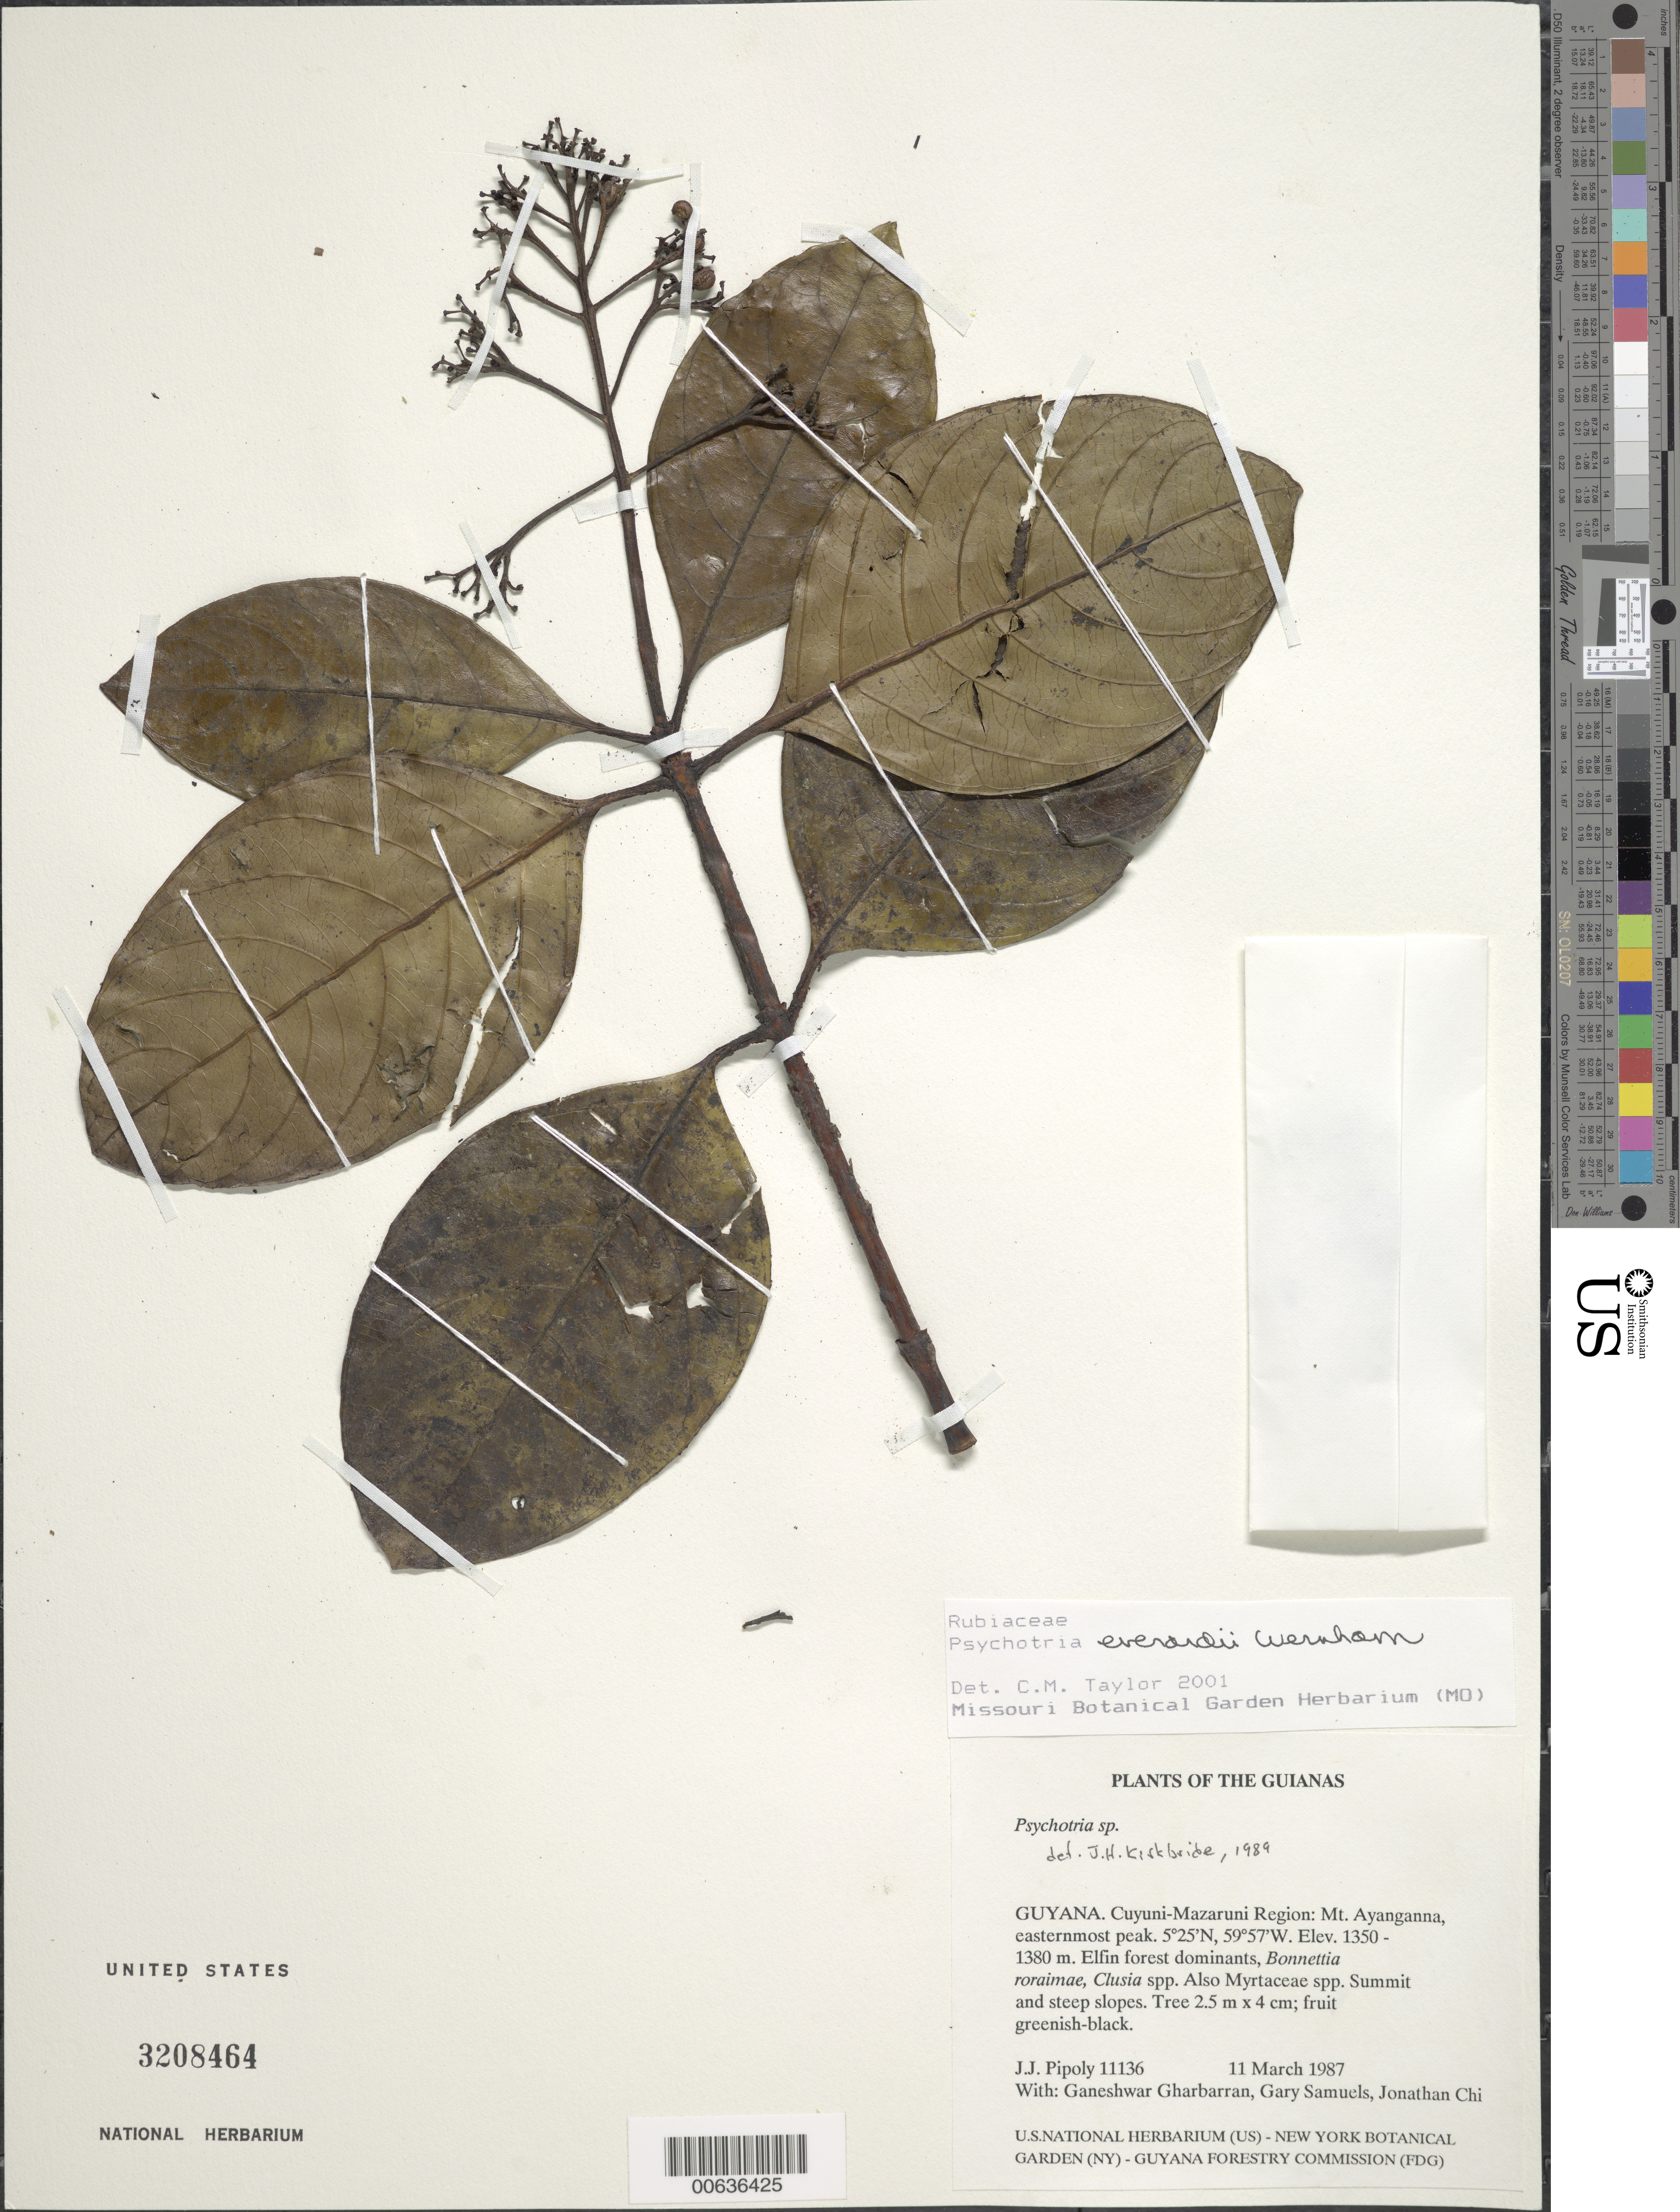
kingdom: Plantae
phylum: Tracheophyta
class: Magnoliopsida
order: Gentianales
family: Rubiaceae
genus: Palicourea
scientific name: Palicourea everardii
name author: (Wernham) Delprete & J.H. Kirkbr.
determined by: Kirkbride, J. H., Jr.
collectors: J. J. Pipoly, G. Gharbarran, G. Samuels & J. Chin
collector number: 11136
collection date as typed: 11 March 1987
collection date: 1987-03-11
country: Guyana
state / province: Cuyuni-Mazaruni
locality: Mt. Ayanganna, easternmost peak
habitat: Summit and steep slopes. Elfin forest dominated by Bonnetia roraimae, Clusia spp., various Myrtaceae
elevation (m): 1350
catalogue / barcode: US 3208464